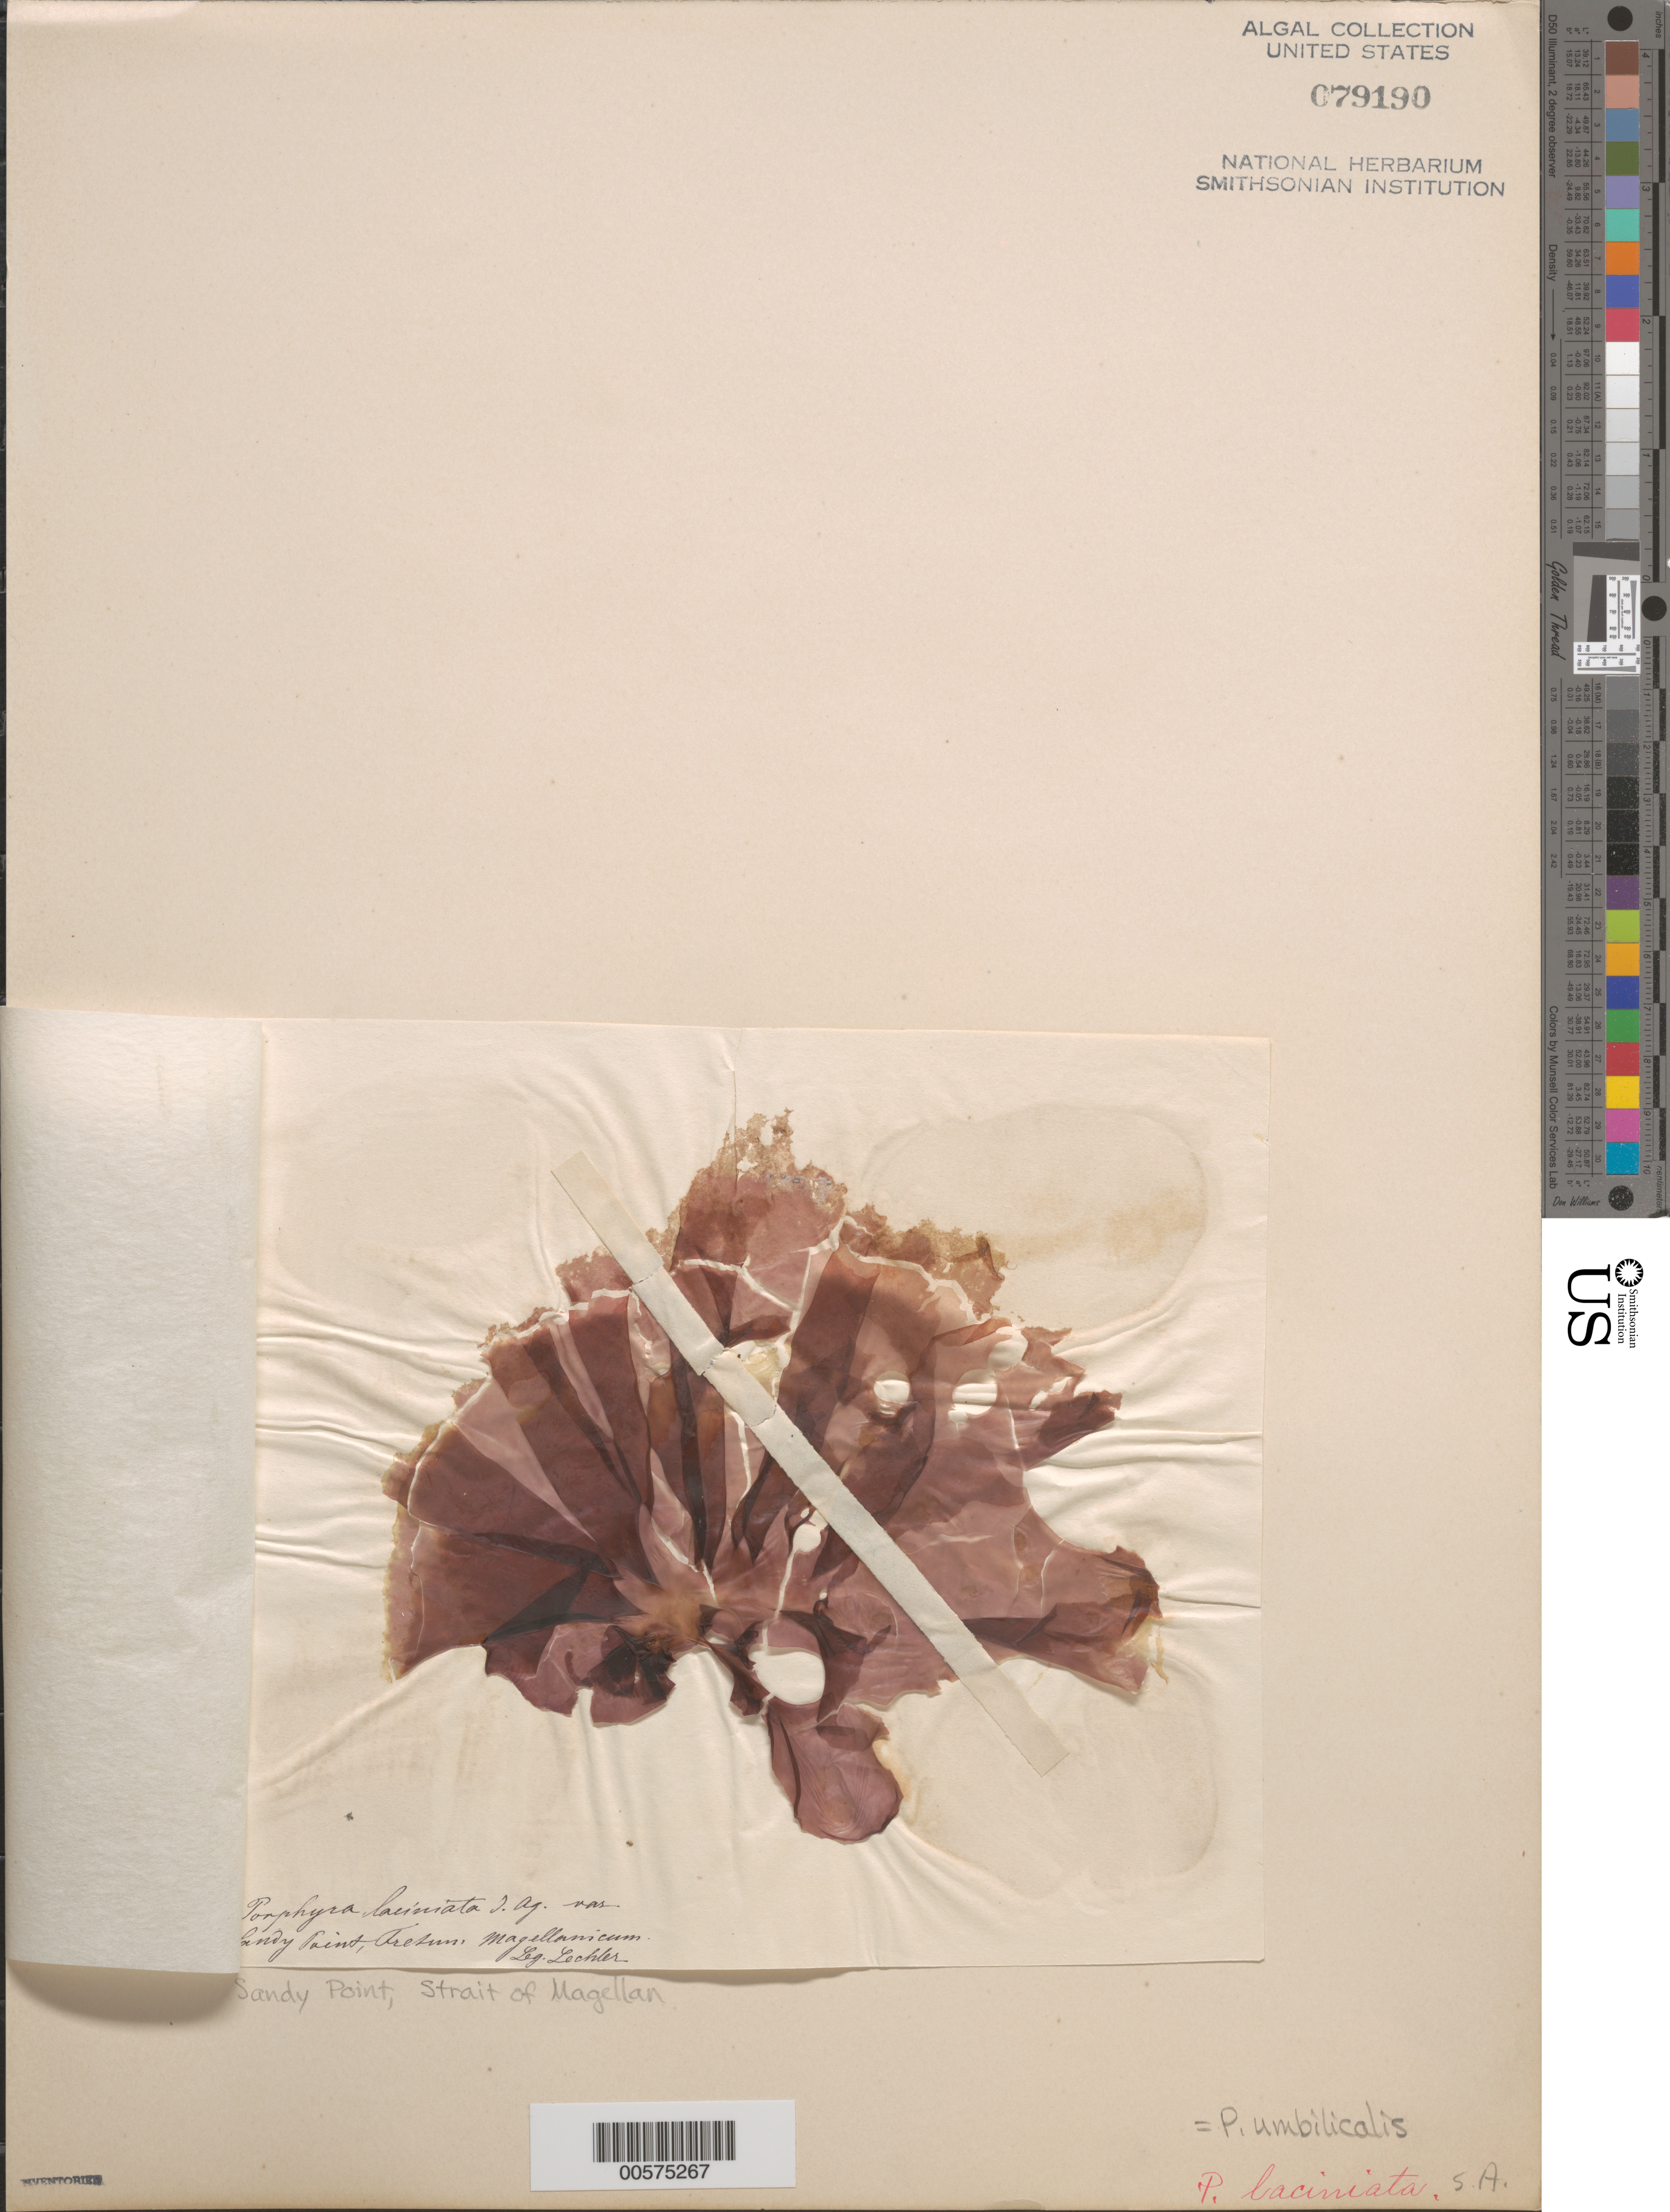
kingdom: Plantae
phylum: Rhodophyta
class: Bangiophyceae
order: Bangiales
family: Bangiaceae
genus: Porphyra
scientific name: Porphyra umbilicalis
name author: Kütz.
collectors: W. Lechler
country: Chile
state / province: Magallanes y de la Antártica Chilena (XII)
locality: Sandy point, strait of magellan (fretum magellanicum)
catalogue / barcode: US 79190